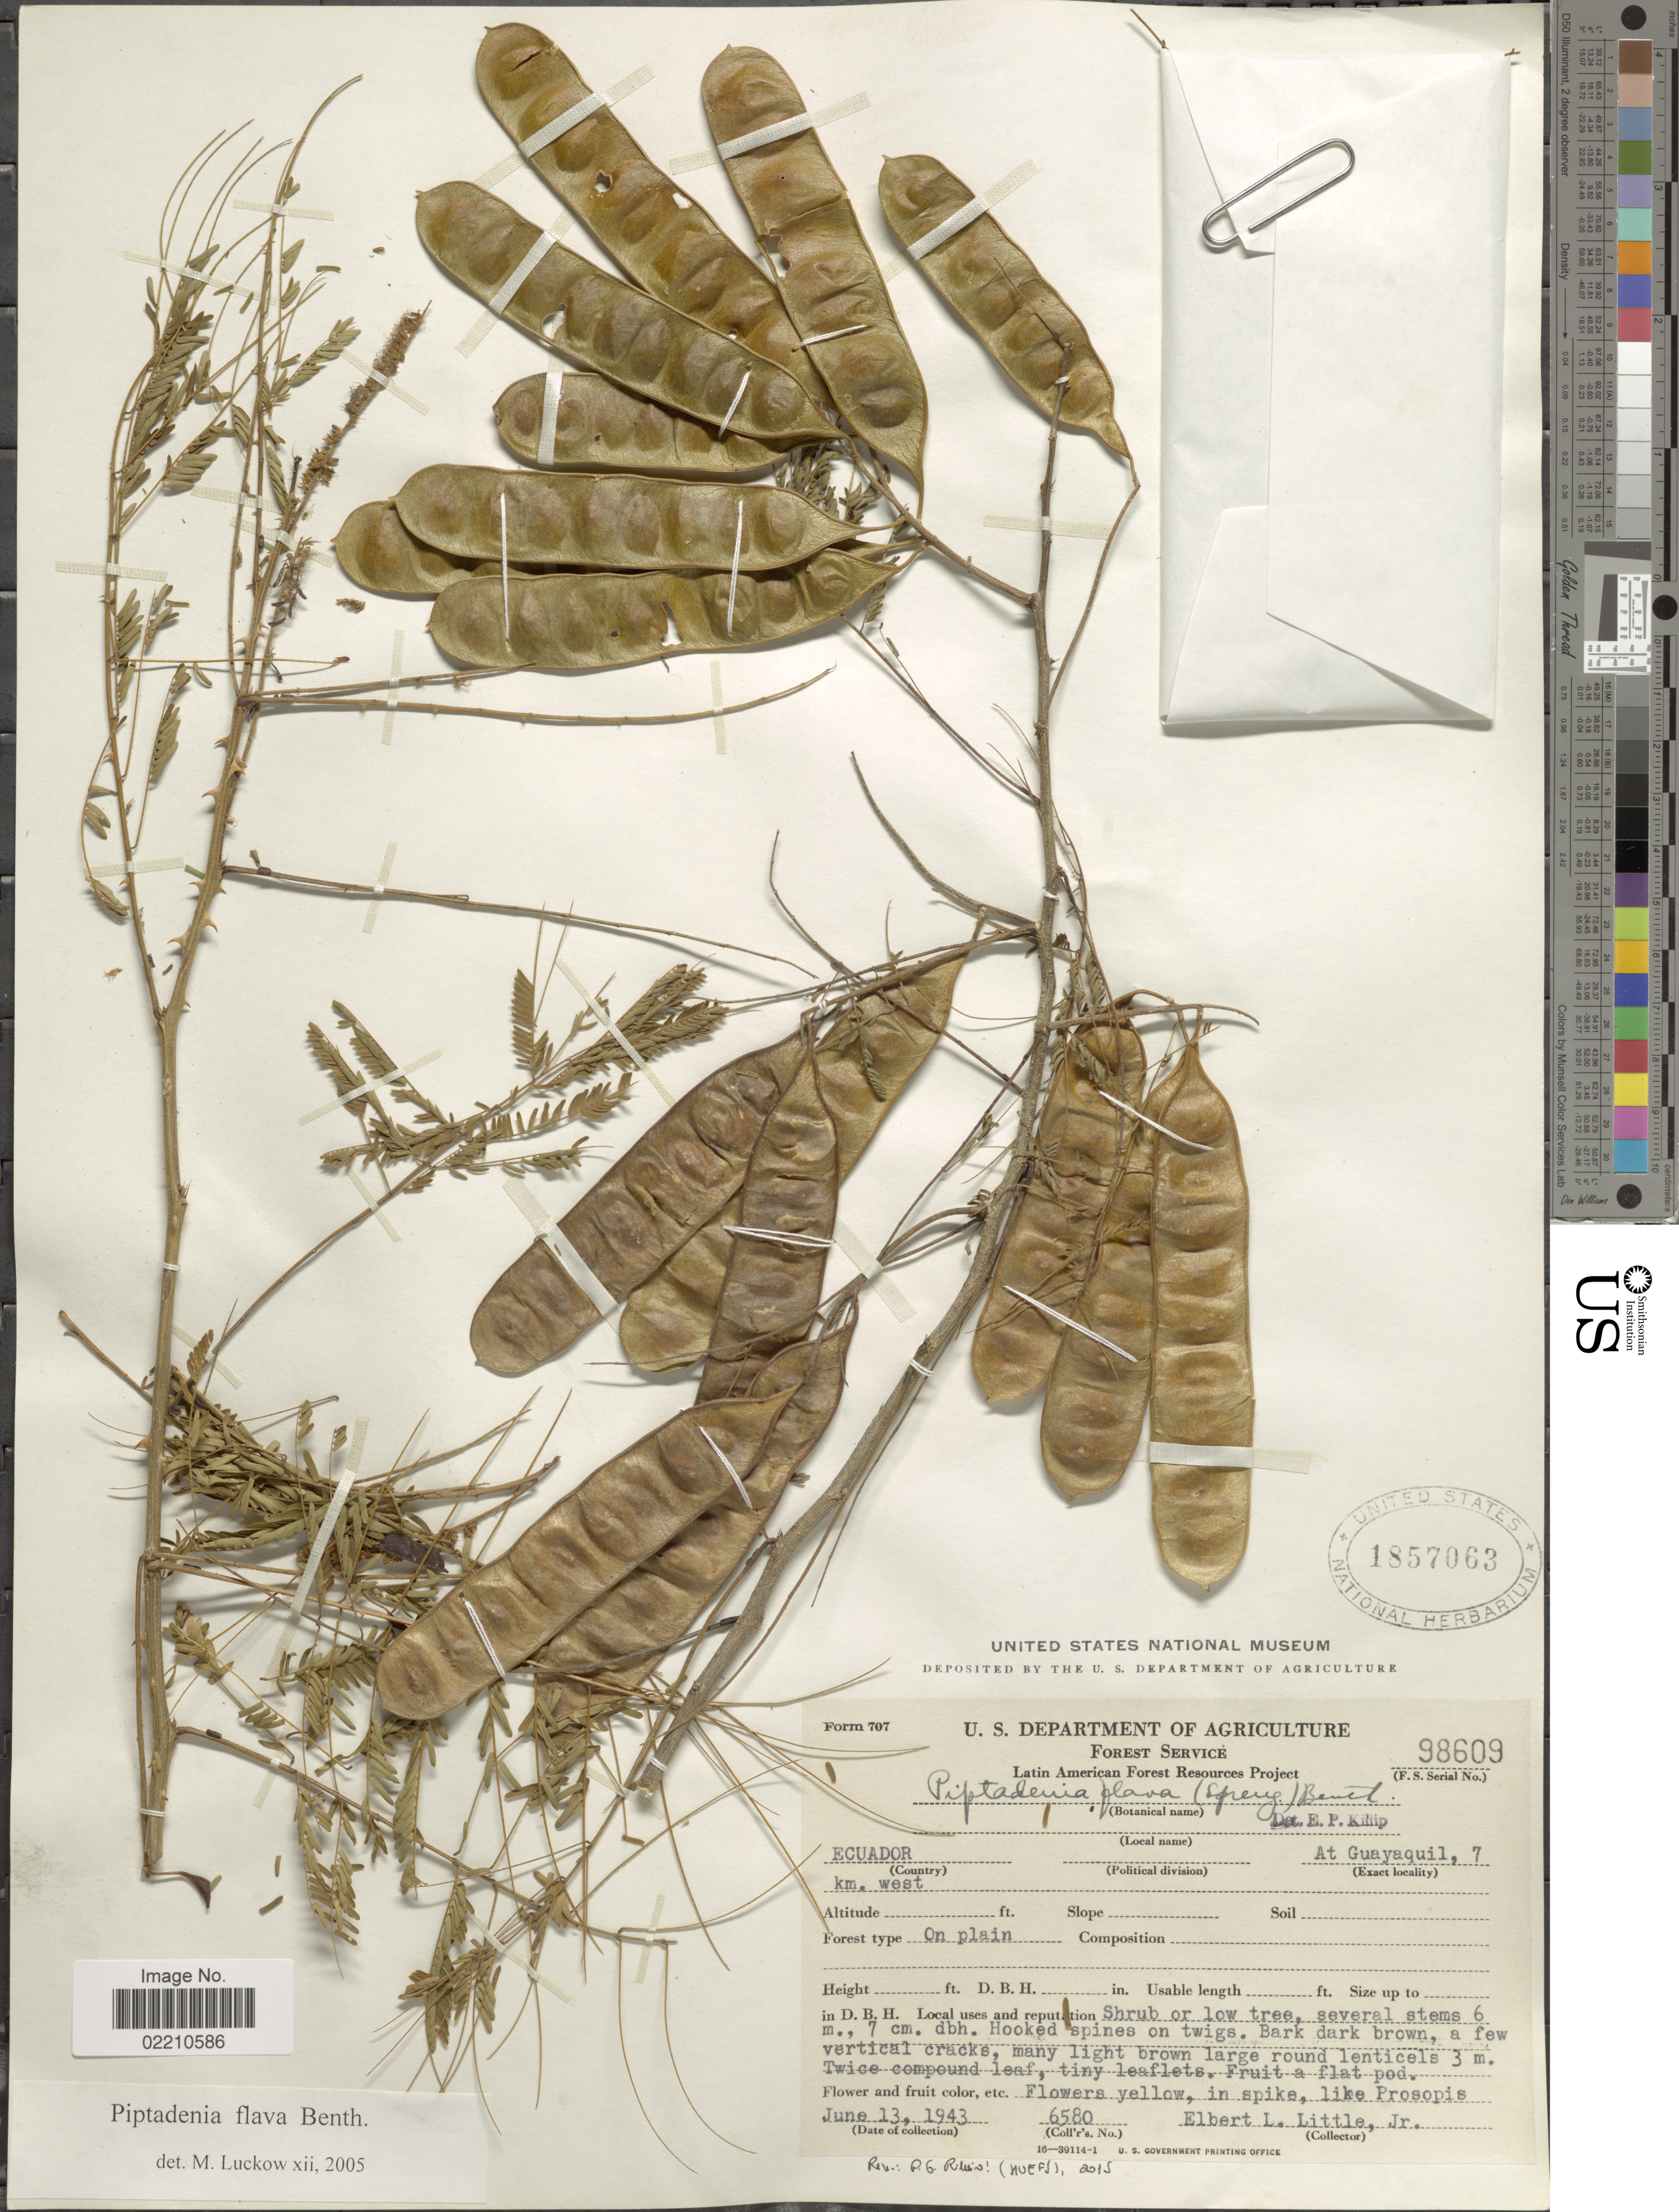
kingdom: Plantae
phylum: Tracheophyta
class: Magnoliopsida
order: Fabales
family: Fabaceae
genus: Piptadenia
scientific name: Piptadenia flava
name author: (DC.) Benth.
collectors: E. L. Little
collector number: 6580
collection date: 1943-06-13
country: Ecuador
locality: At Guayaquil, 7 km west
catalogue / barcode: US 1857063